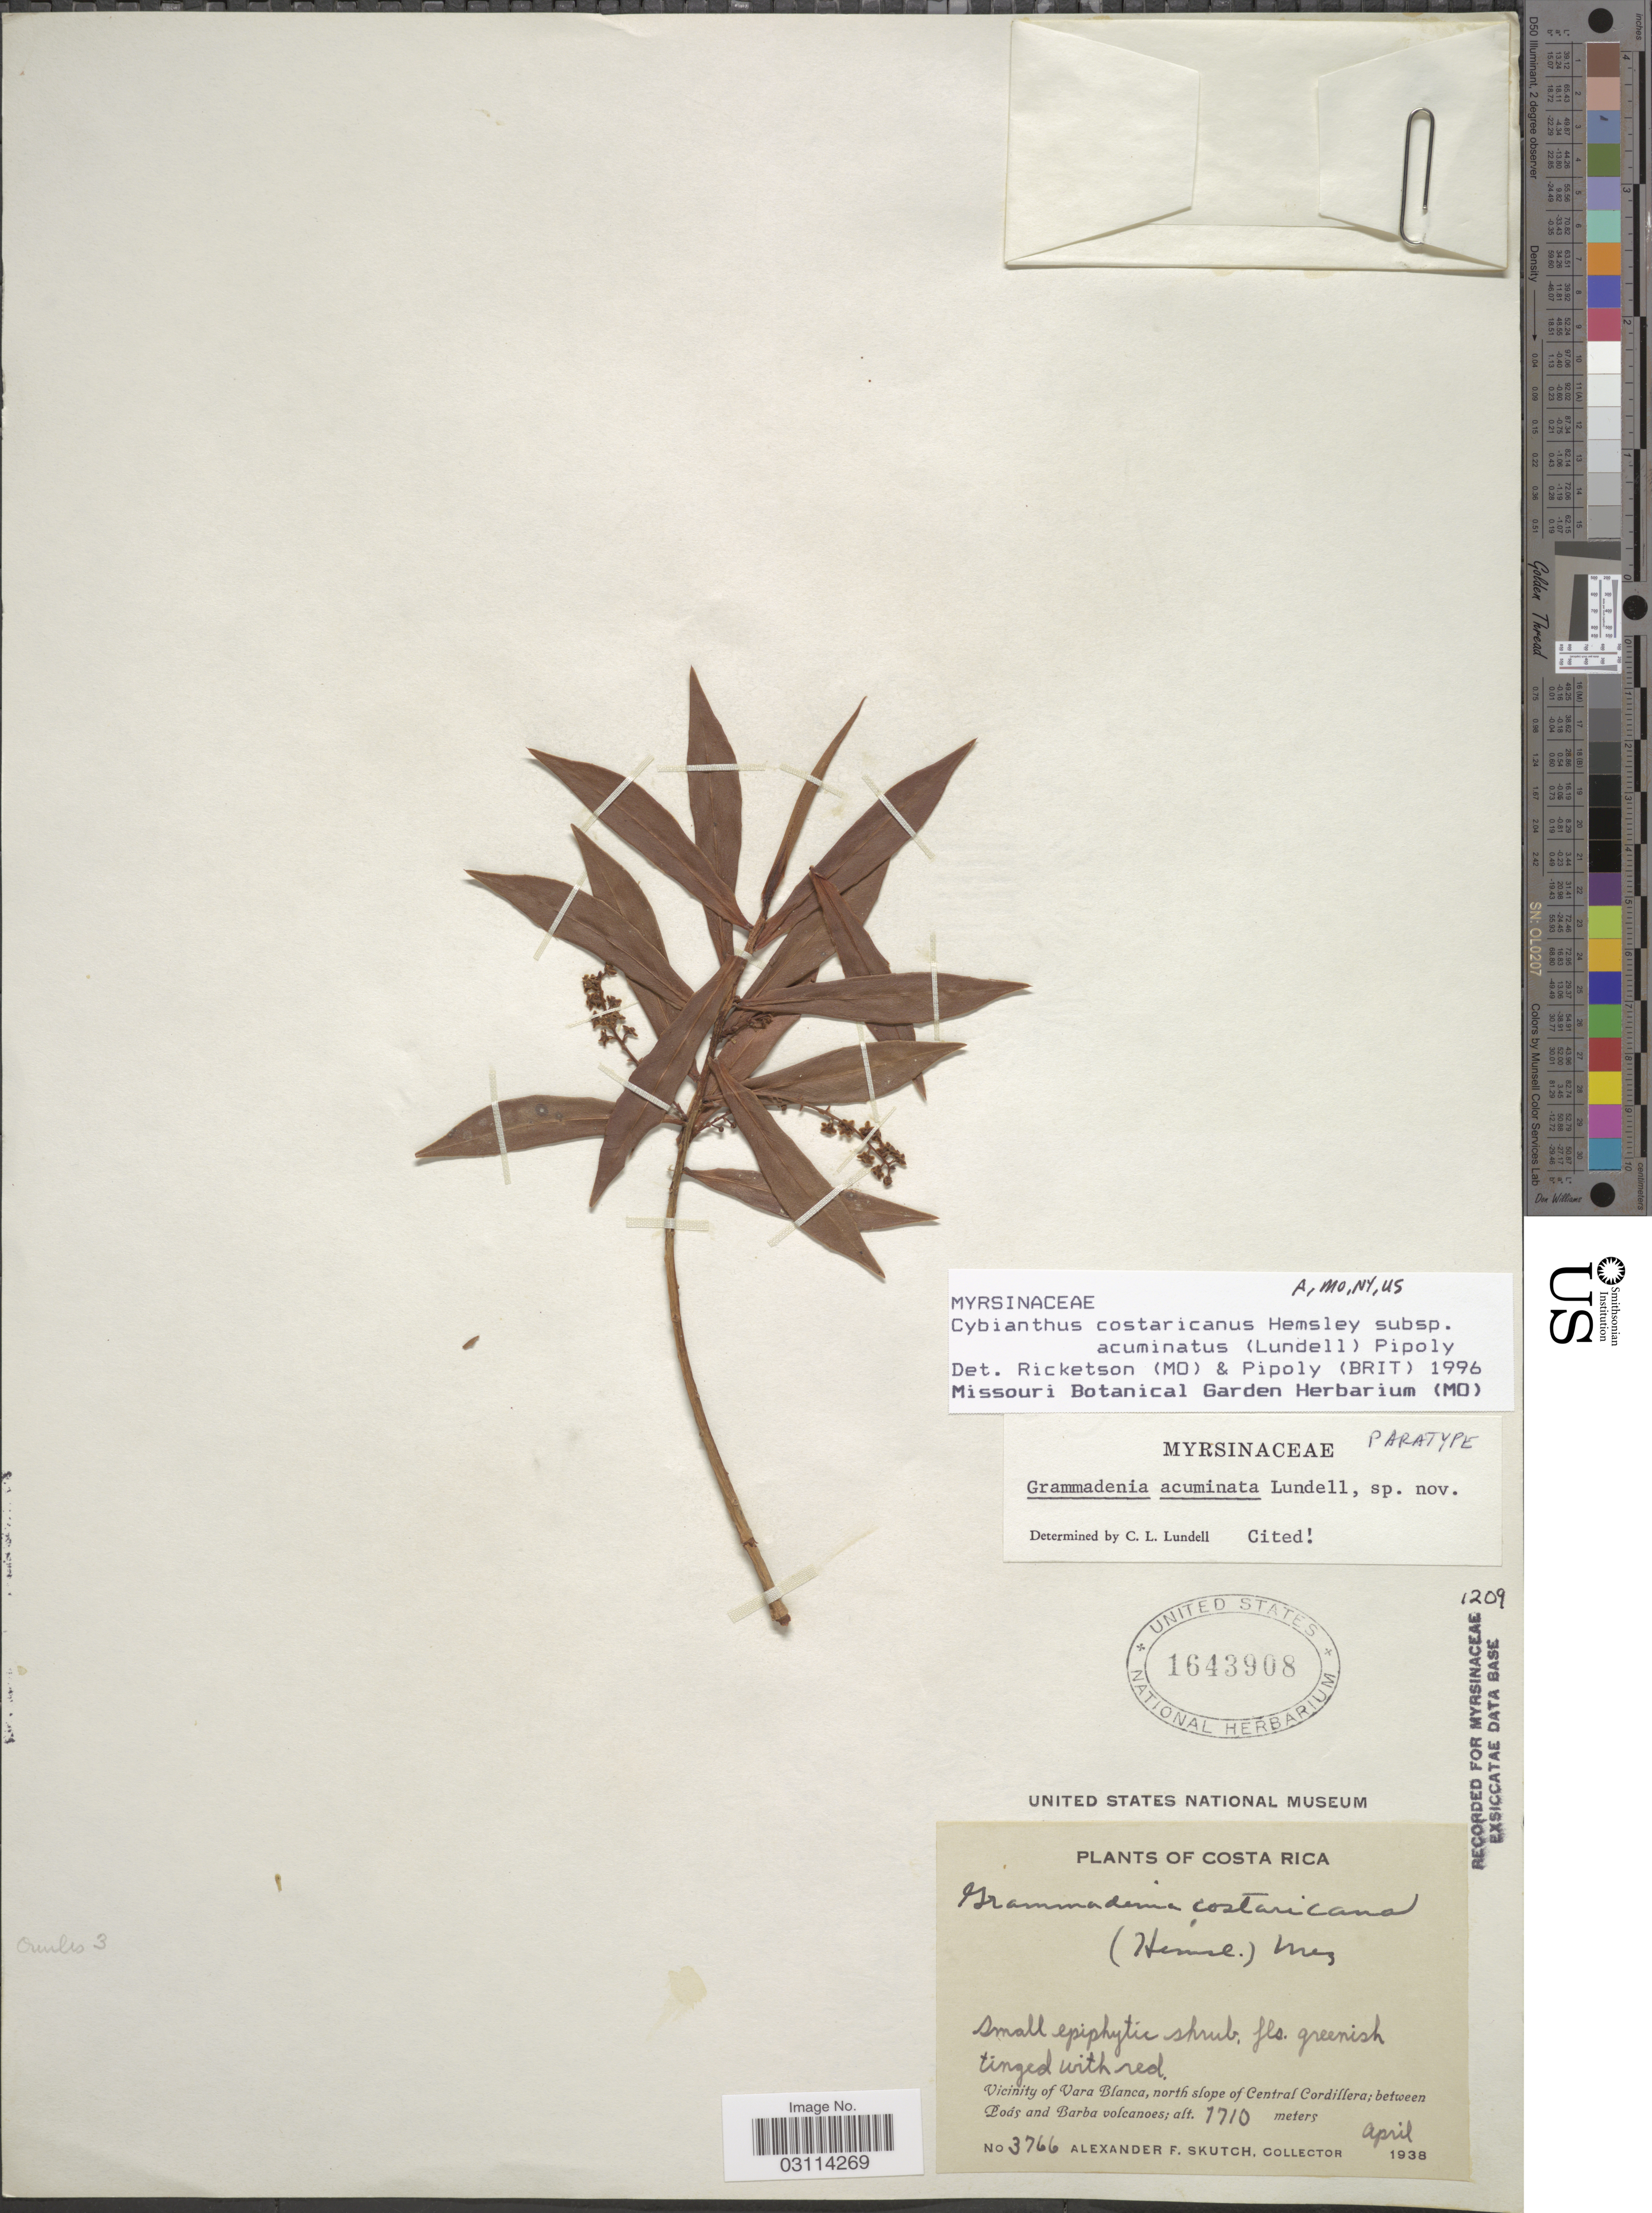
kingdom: Plantae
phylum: Tracheophyta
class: Magnoliopsida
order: Ericales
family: Primulaceae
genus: Cybianthus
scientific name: Cybianthus costaricanus subsp. acuminatus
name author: (Lundell) Pipoly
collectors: A. F. Skutch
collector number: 3766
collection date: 1938-04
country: Costa Rica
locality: Vicinity of Vara Blanca, north slope of Central Cordillera; between Poás and Barba volcanoes.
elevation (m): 7710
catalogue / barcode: US 1643908